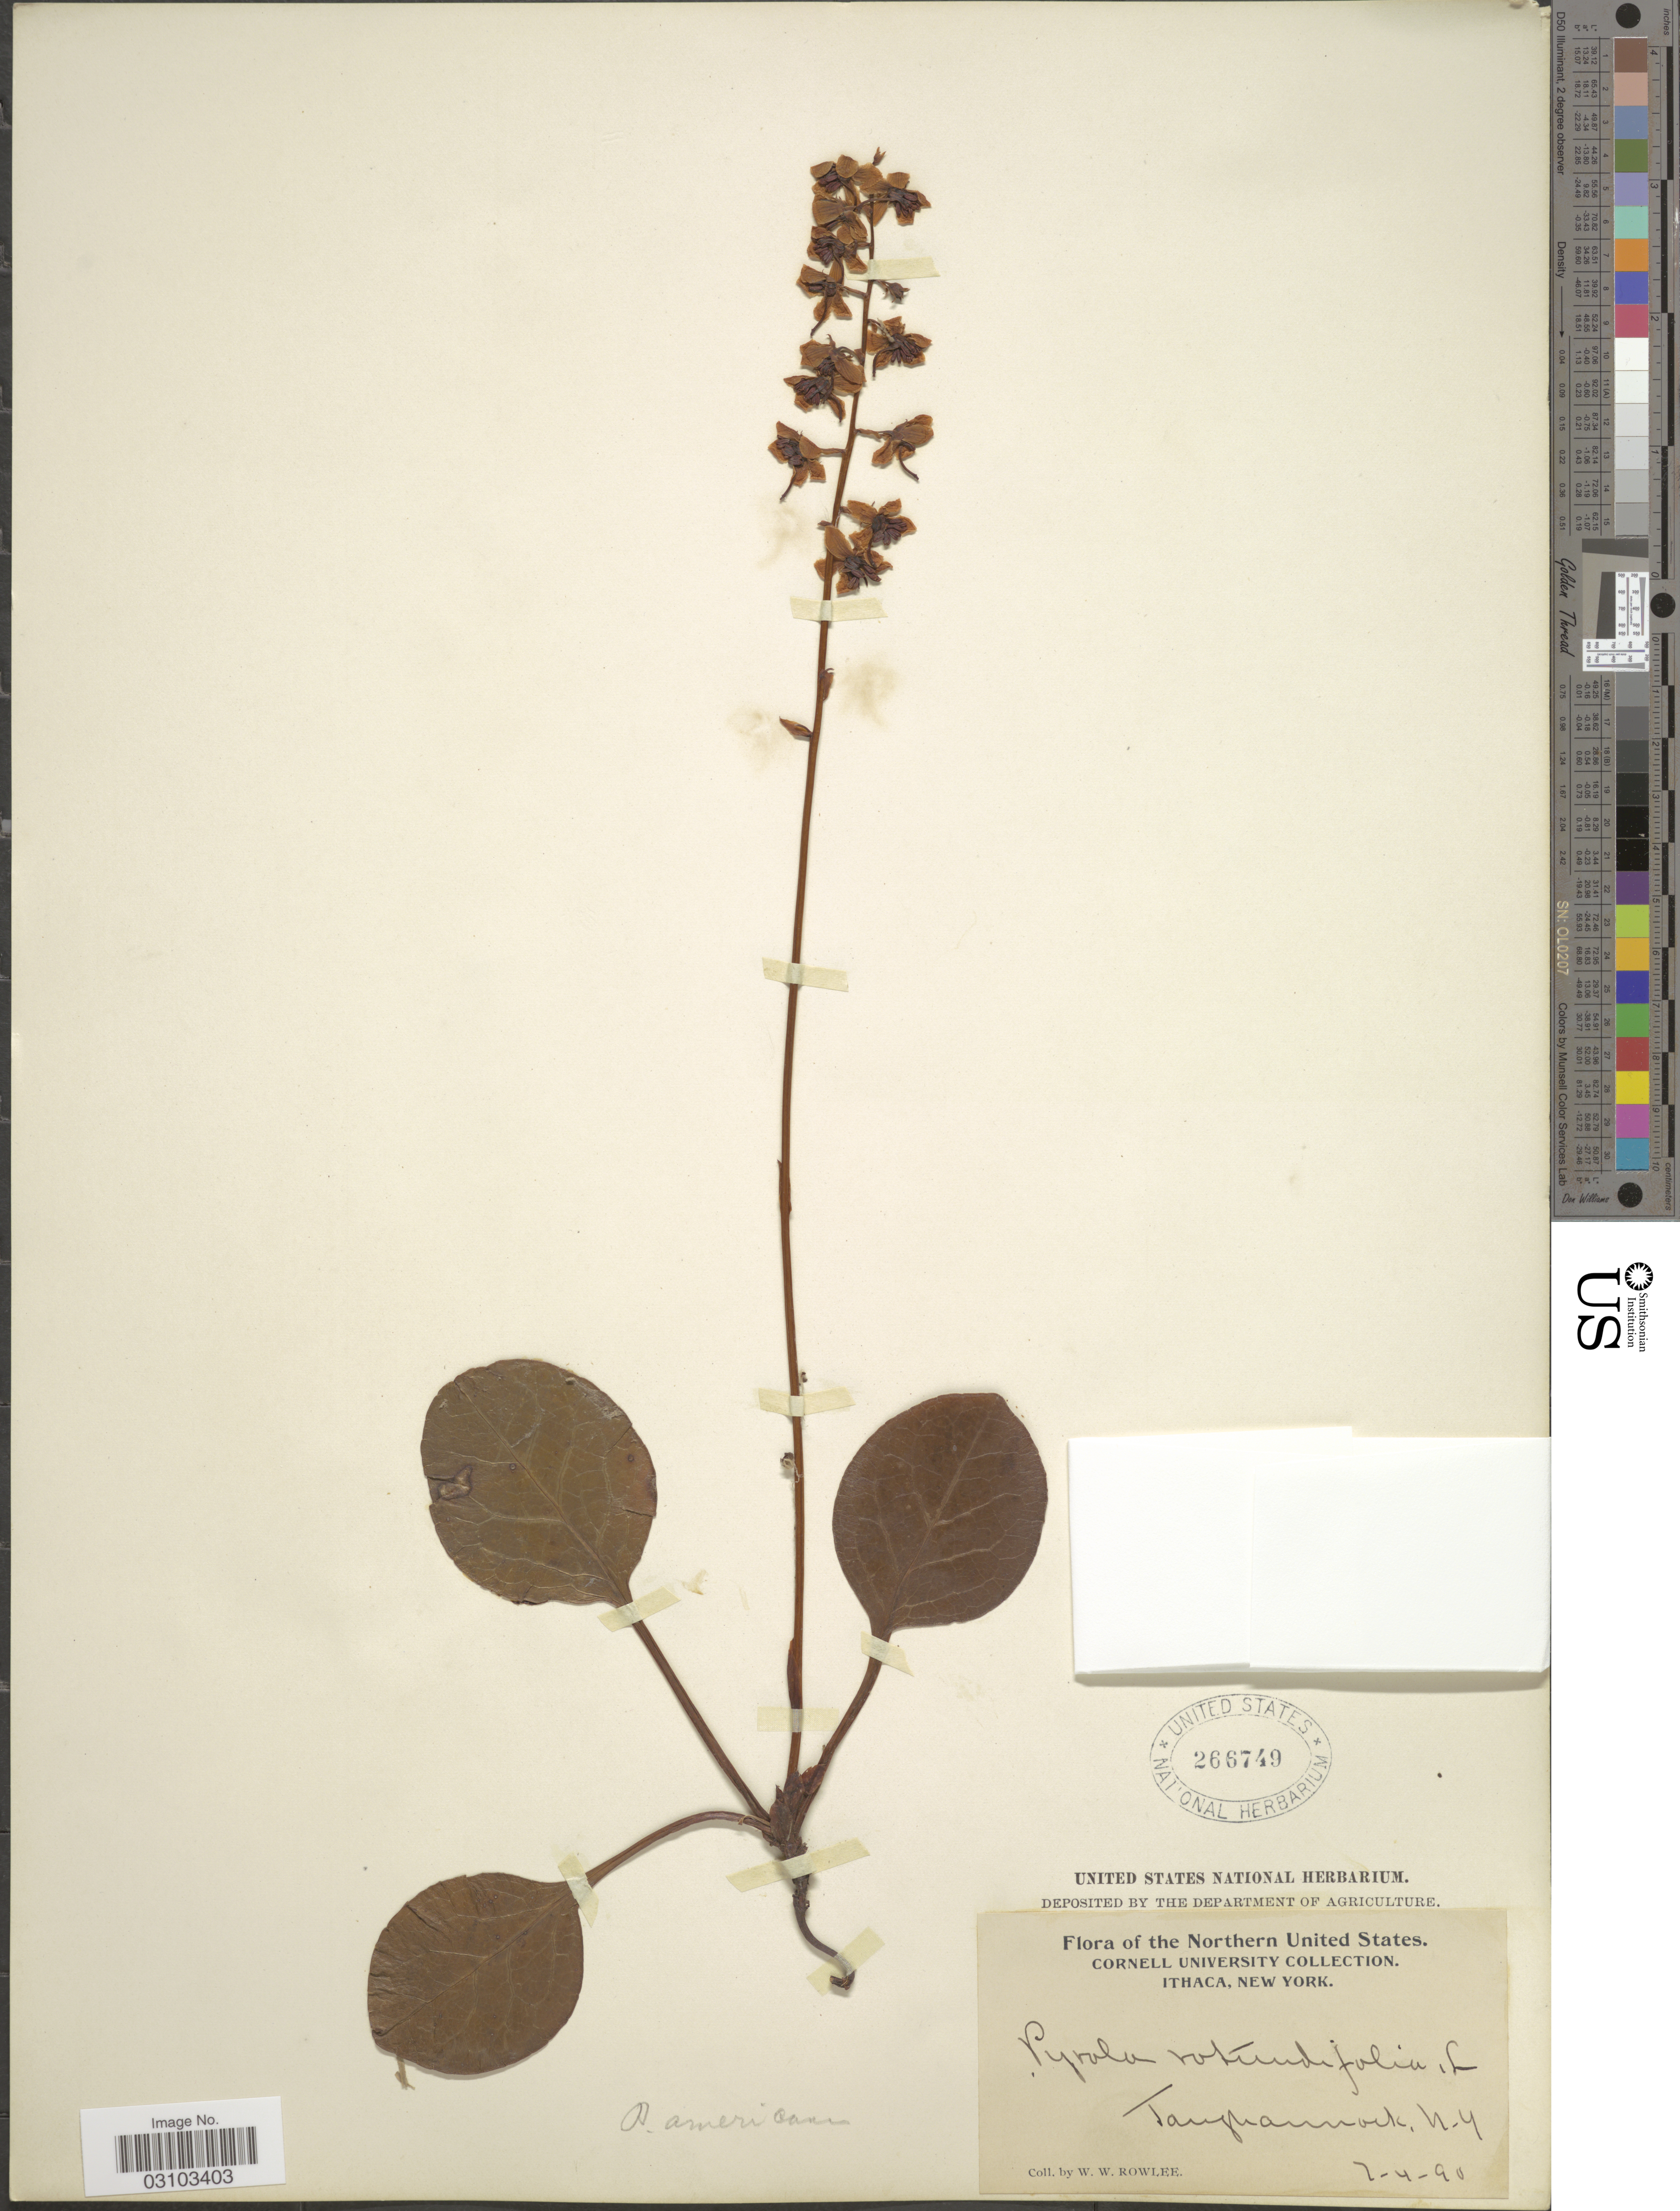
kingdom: Plantae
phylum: Tracheophyta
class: Magnoliopsida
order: Ericales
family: Ericaceae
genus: Pyrola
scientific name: Pyrola americana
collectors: W. W. Rowlee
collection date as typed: Transcribed d/m/y: 4/7/90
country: United States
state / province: New York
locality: Northern United States, Taughannock.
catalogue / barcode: US 266749